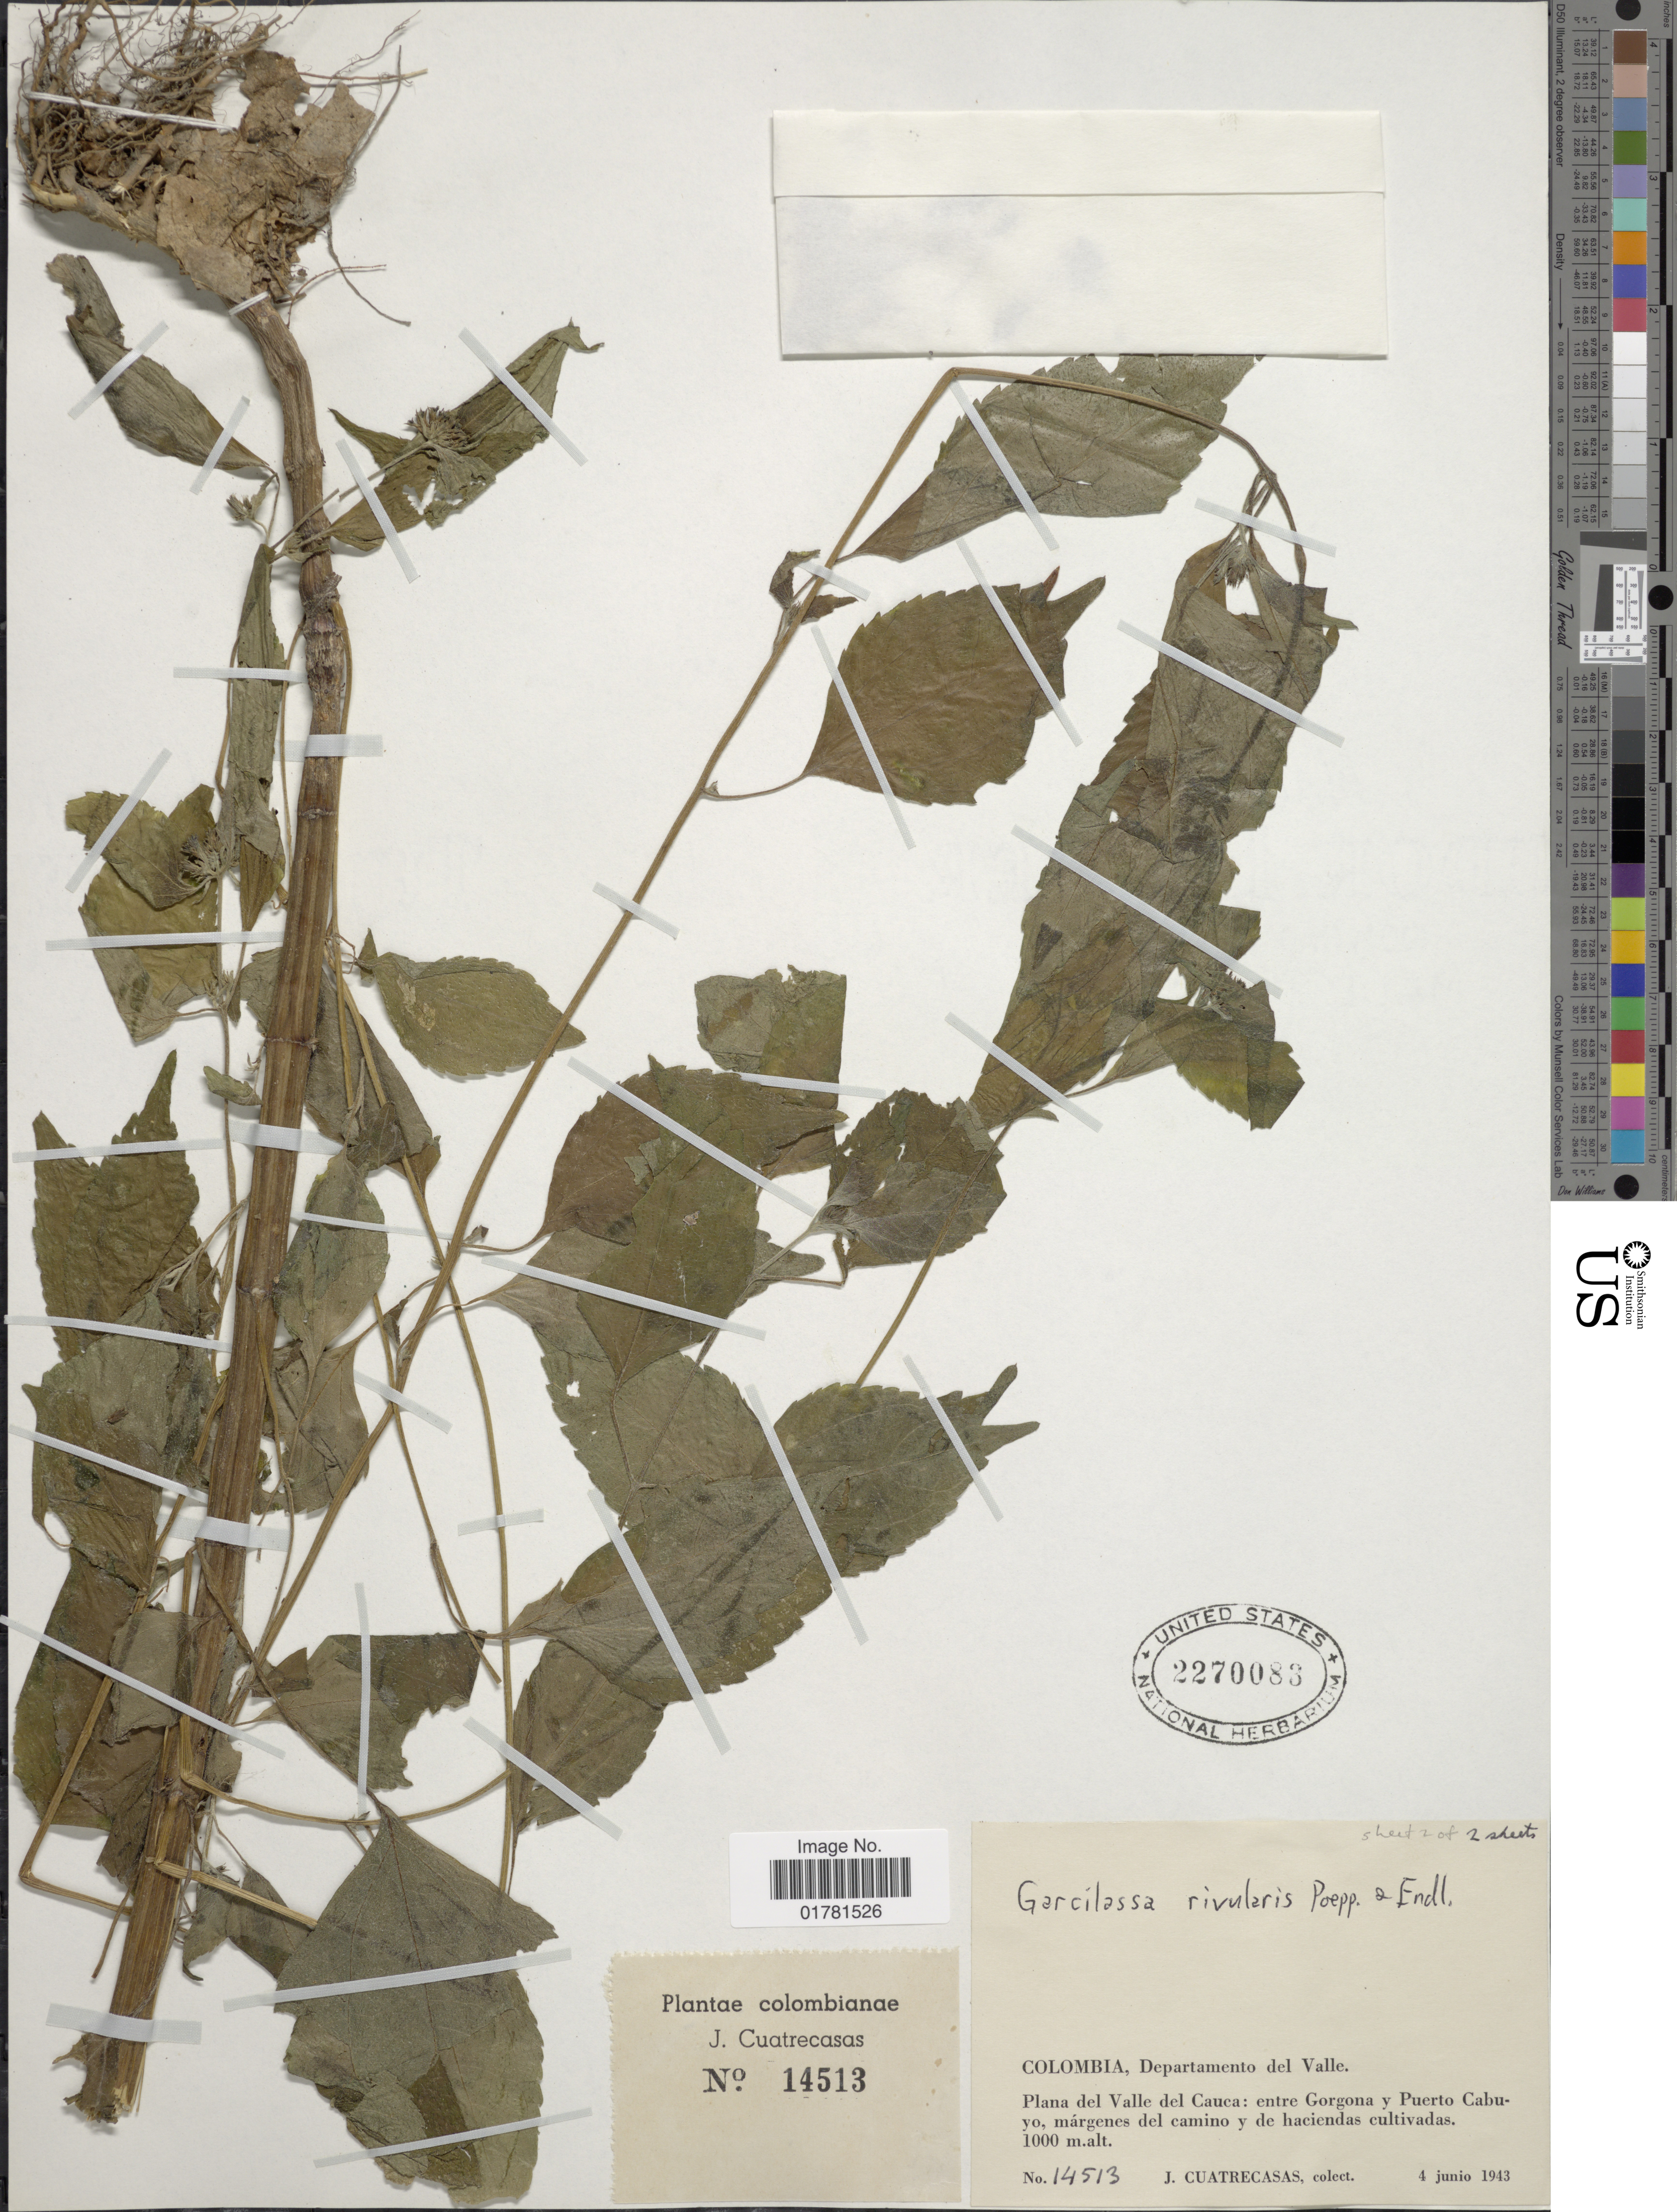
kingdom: Plantae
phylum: Tracheophyta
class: Magnoliopsida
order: Asterales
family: Asteraceae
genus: Garcilassa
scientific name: Garcilassa rivularis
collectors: J. Cuatrecasas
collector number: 14513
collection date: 1943-06-04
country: Colombia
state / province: Valle del Cauca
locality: Departamento del Valle, Plana del Valle del Cauca: entre Gorgona y Puerto Cabuyo, márgenes del camino y de haciendas cultivadas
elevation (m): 1000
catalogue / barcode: US 2270083